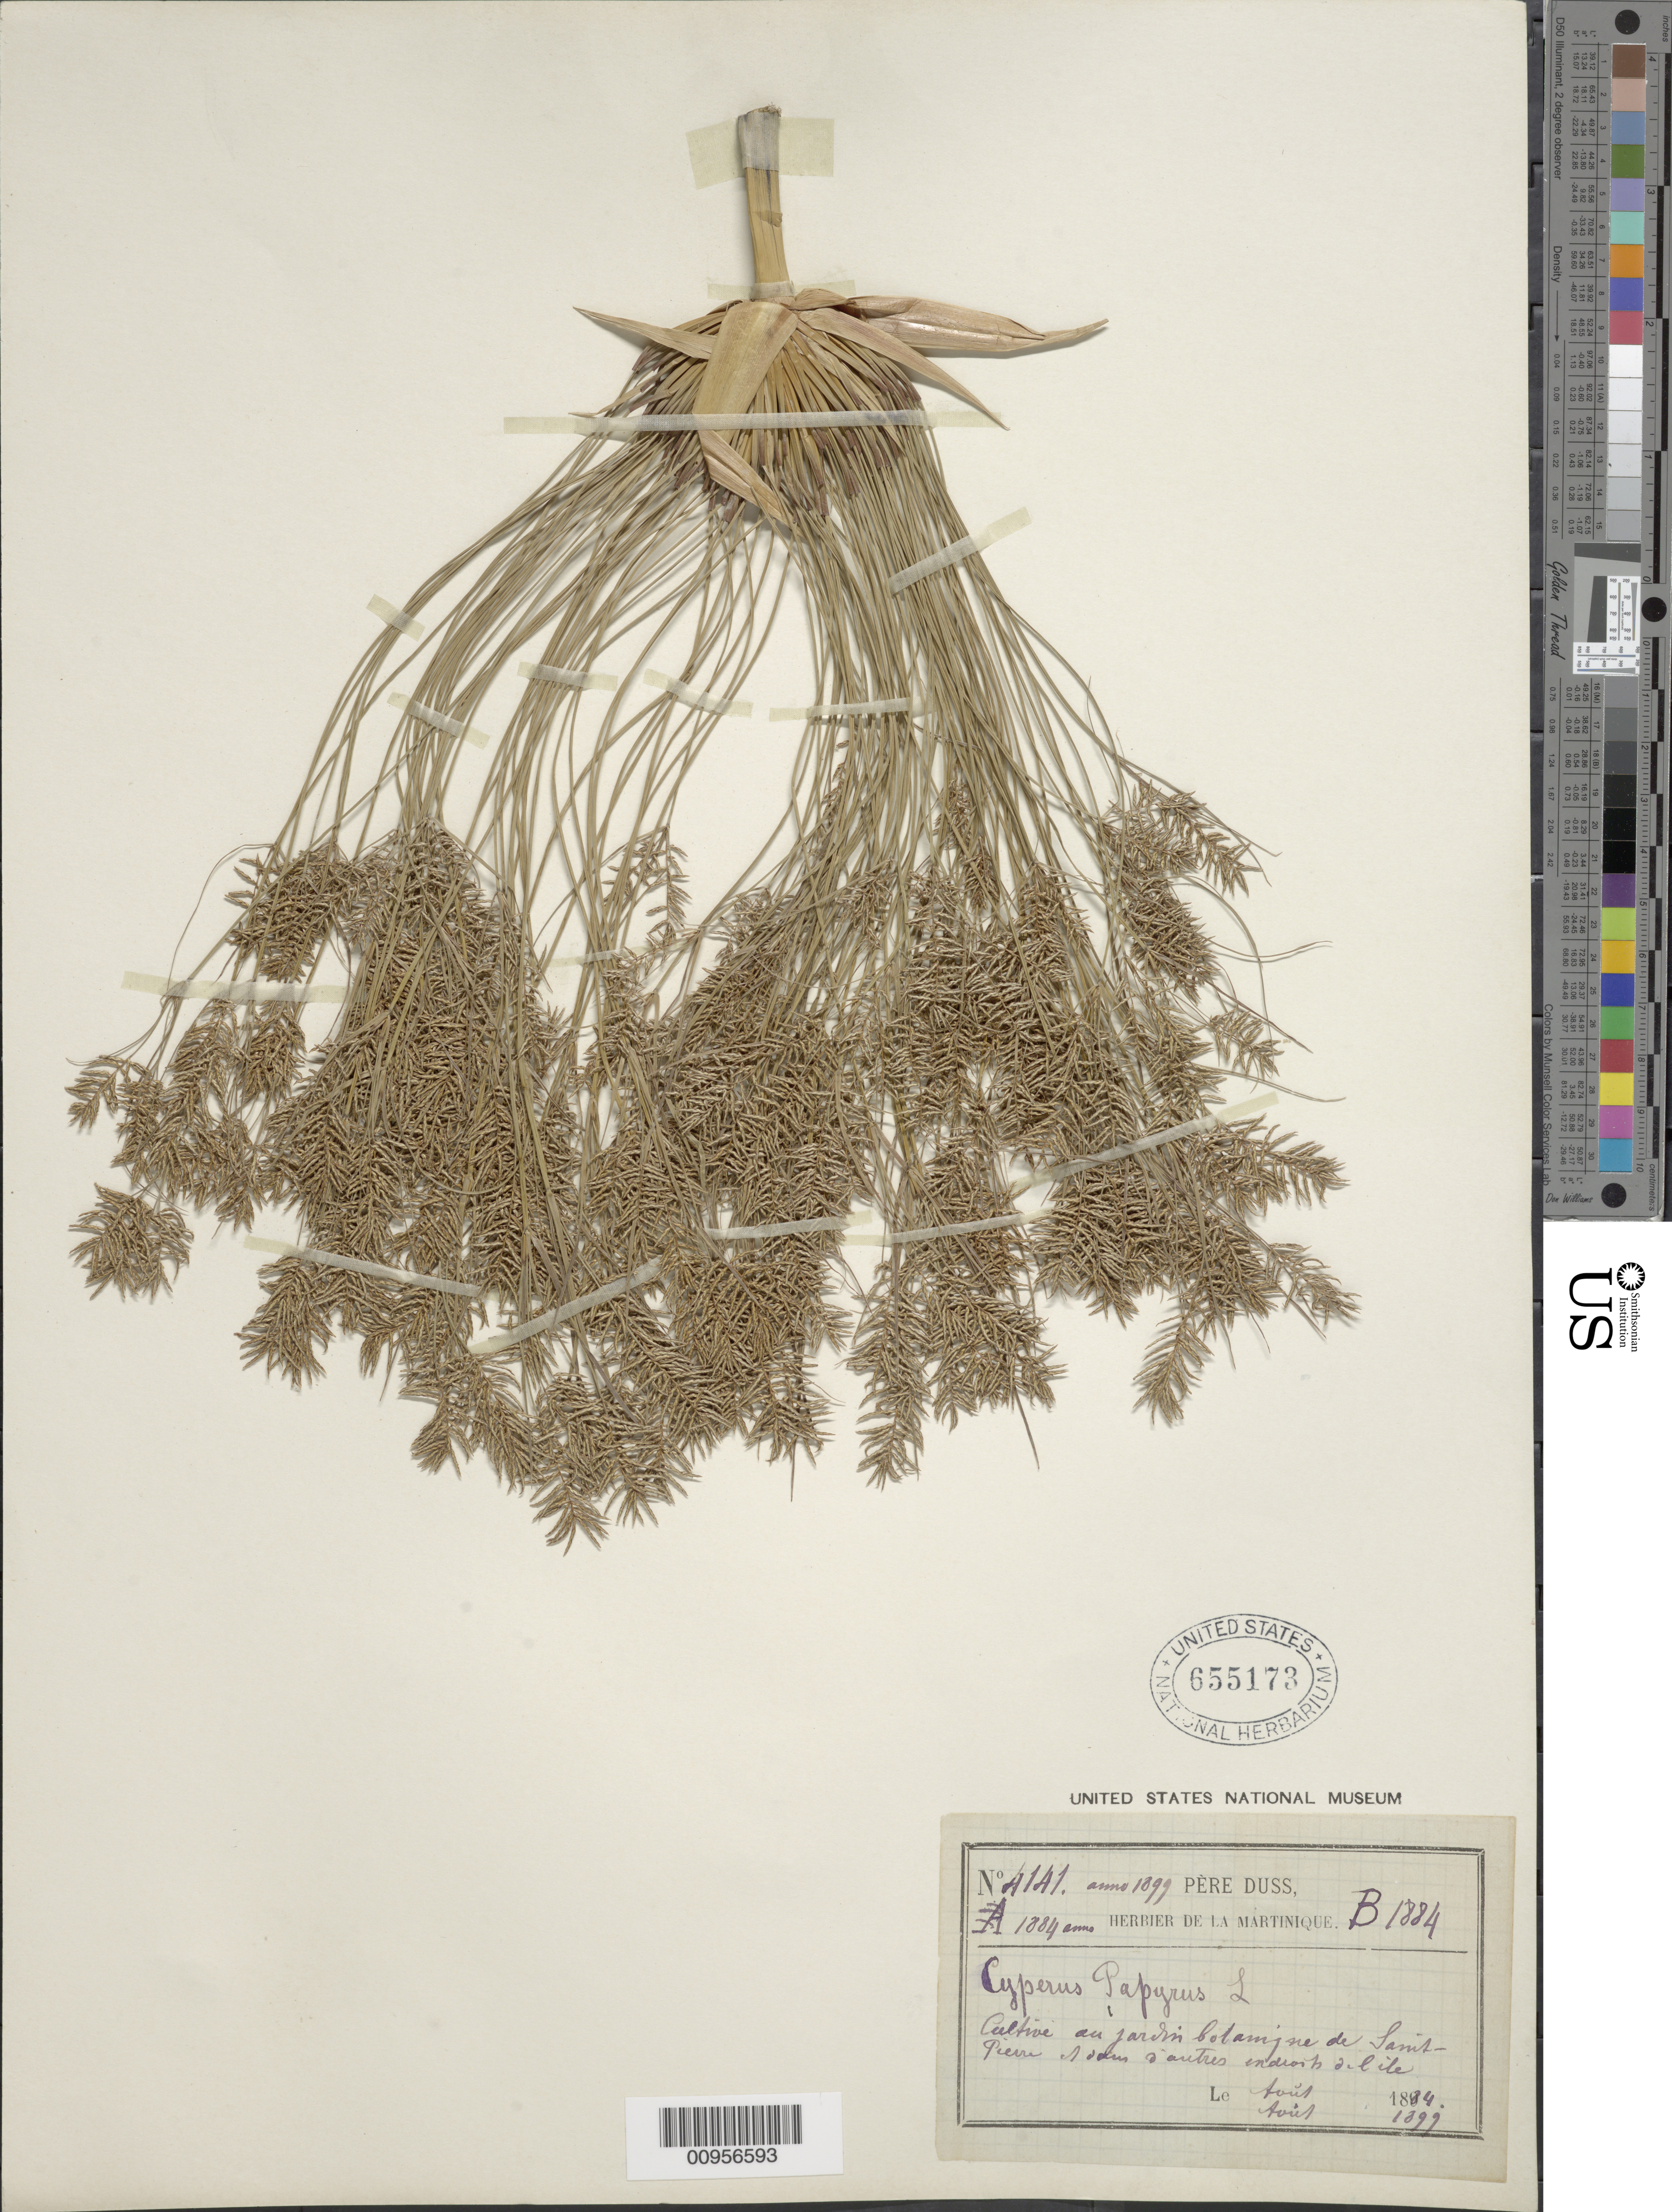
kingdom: Plantae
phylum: Tracheophyta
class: Liliopsida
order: Poales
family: Cyperaceae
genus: Cyperus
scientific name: Cyperus papyrus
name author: L.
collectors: Père Duss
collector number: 4141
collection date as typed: Aug 1899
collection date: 1899-08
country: Martinique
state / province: Saint-Pierre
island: Martinique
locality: En Jardin Botanique de Saint Pierre et "dans d'autres endroits de l'ile"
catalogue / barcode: US 655173